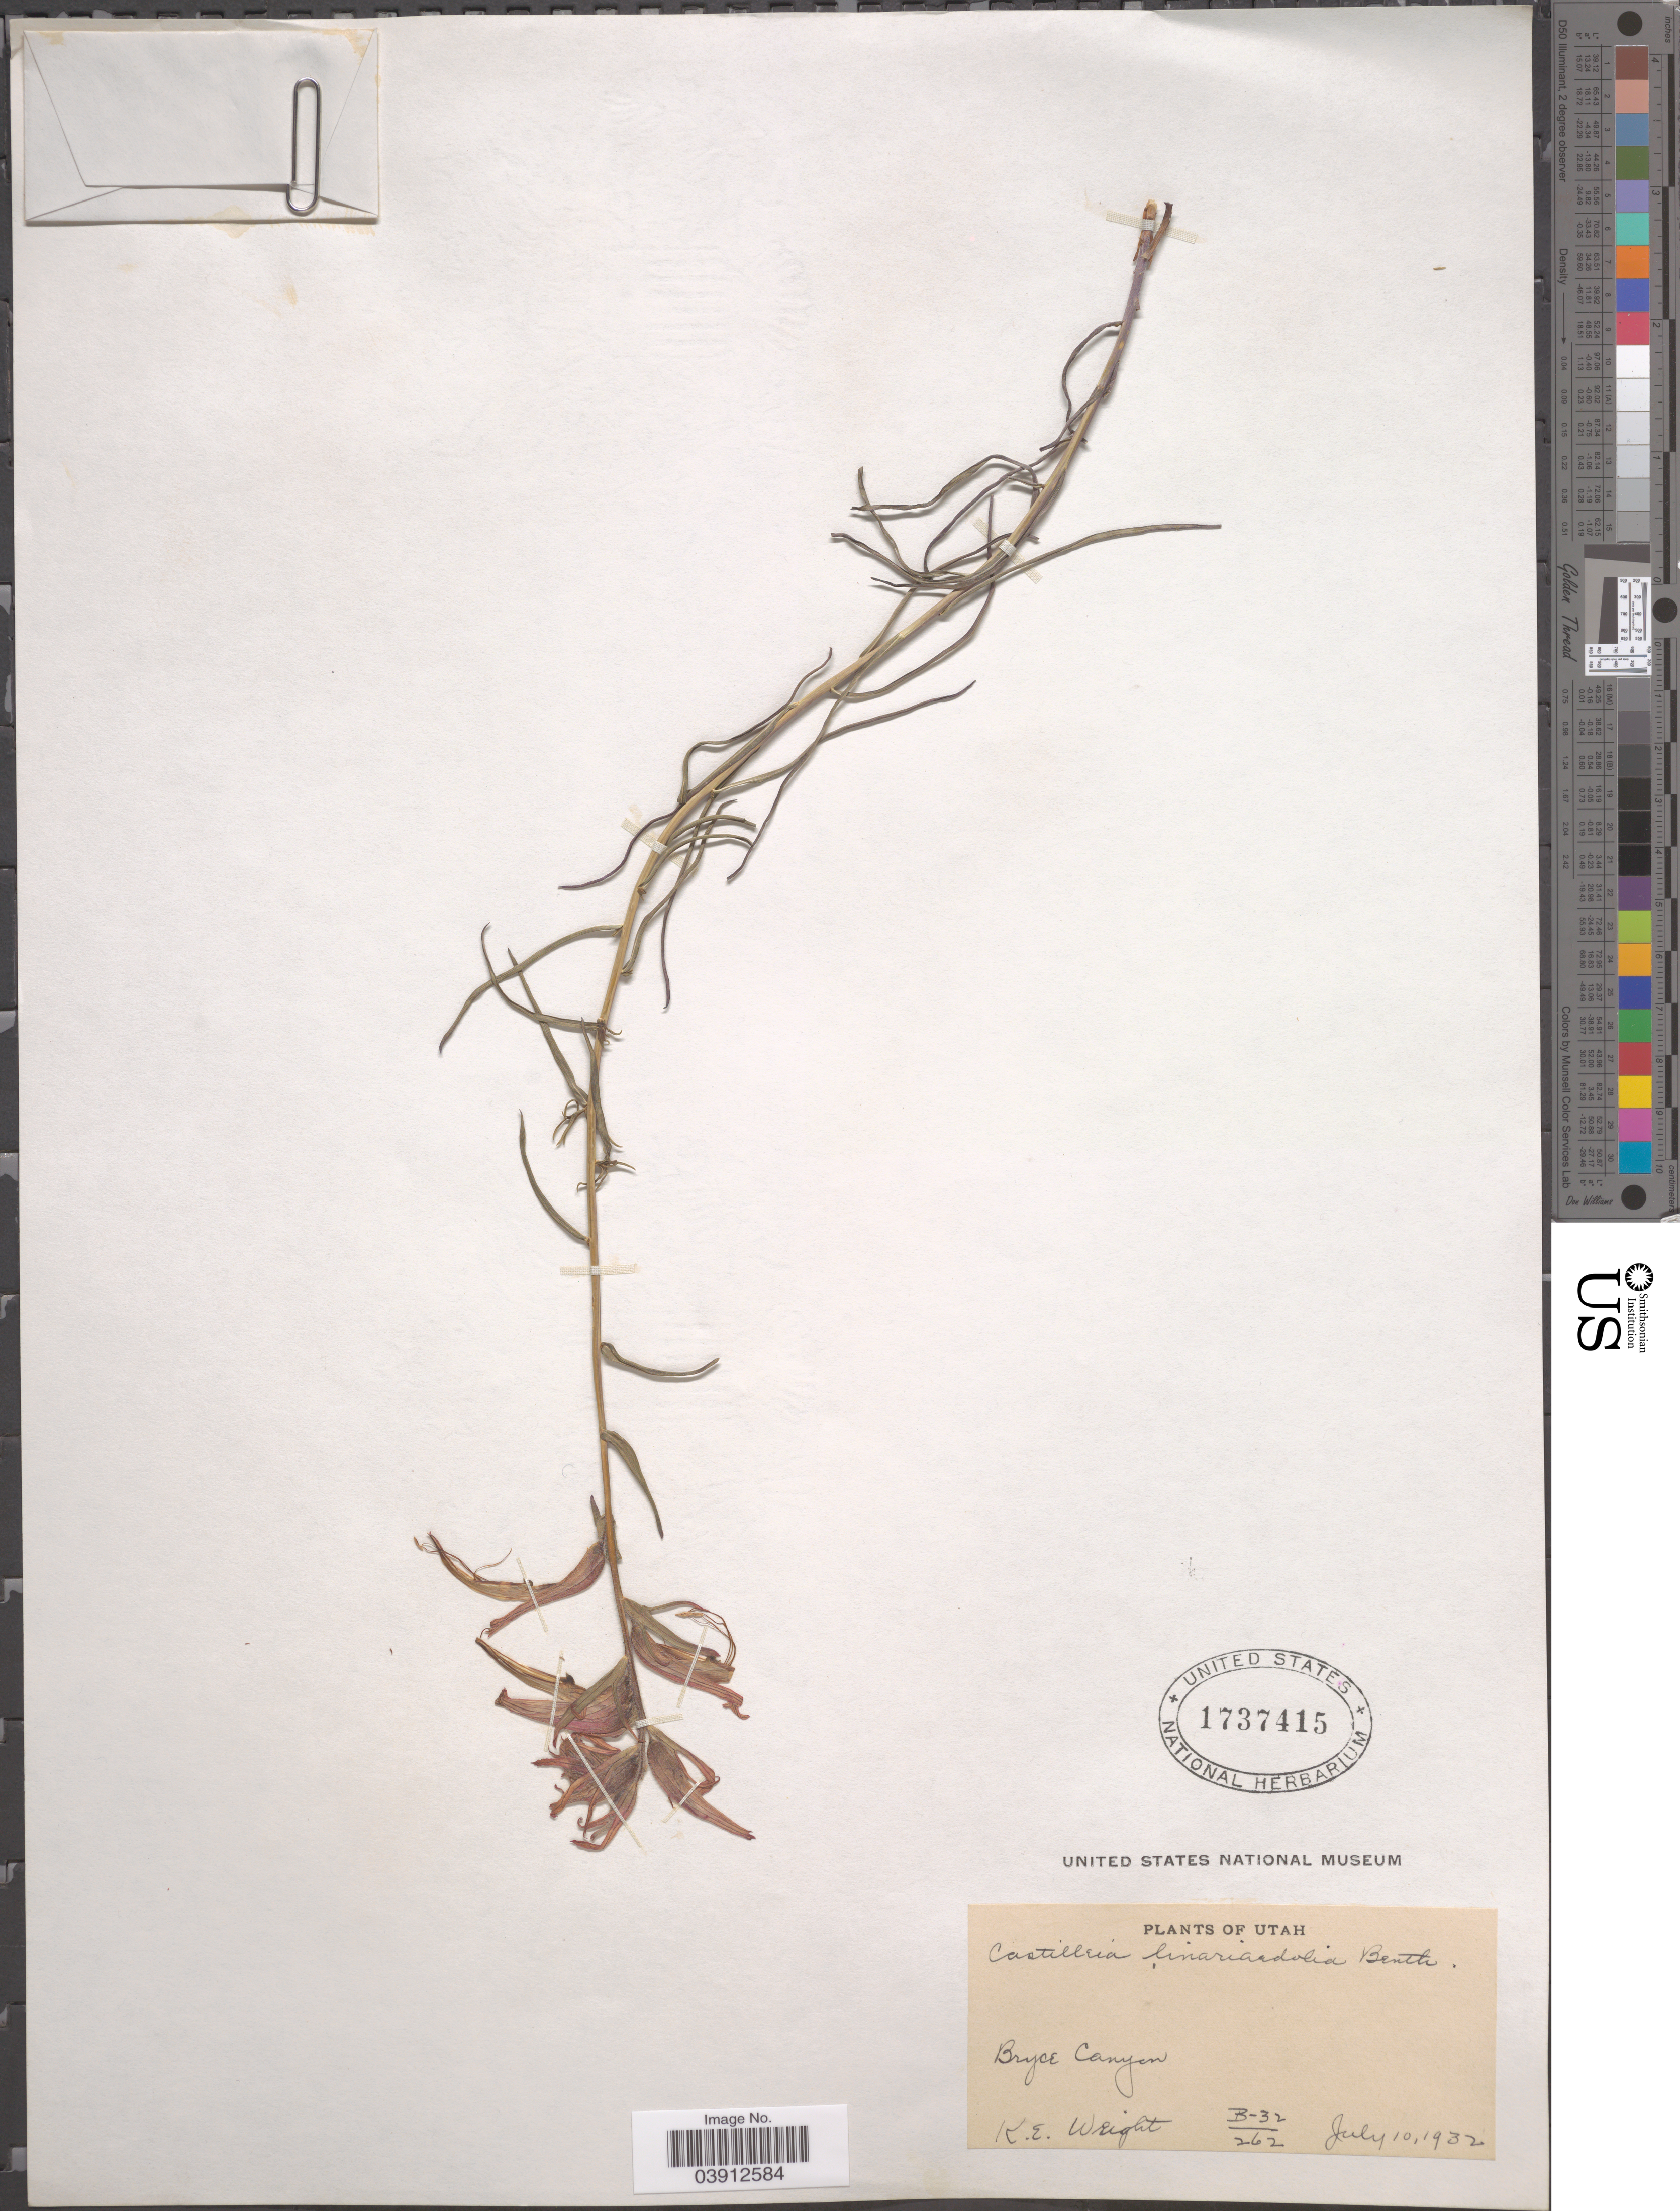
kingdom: Plantae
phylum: Tracheophyta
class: Magnoliopsida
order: Lamiales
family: Orobanchaceae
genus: Castilleja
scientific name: Castilleja linariifolia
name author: Benth.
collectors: K. Wright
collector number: B-32/262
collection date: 1932-07-10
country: United States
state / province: Utah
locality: Bryce Canyon.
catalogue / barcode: US 1737415